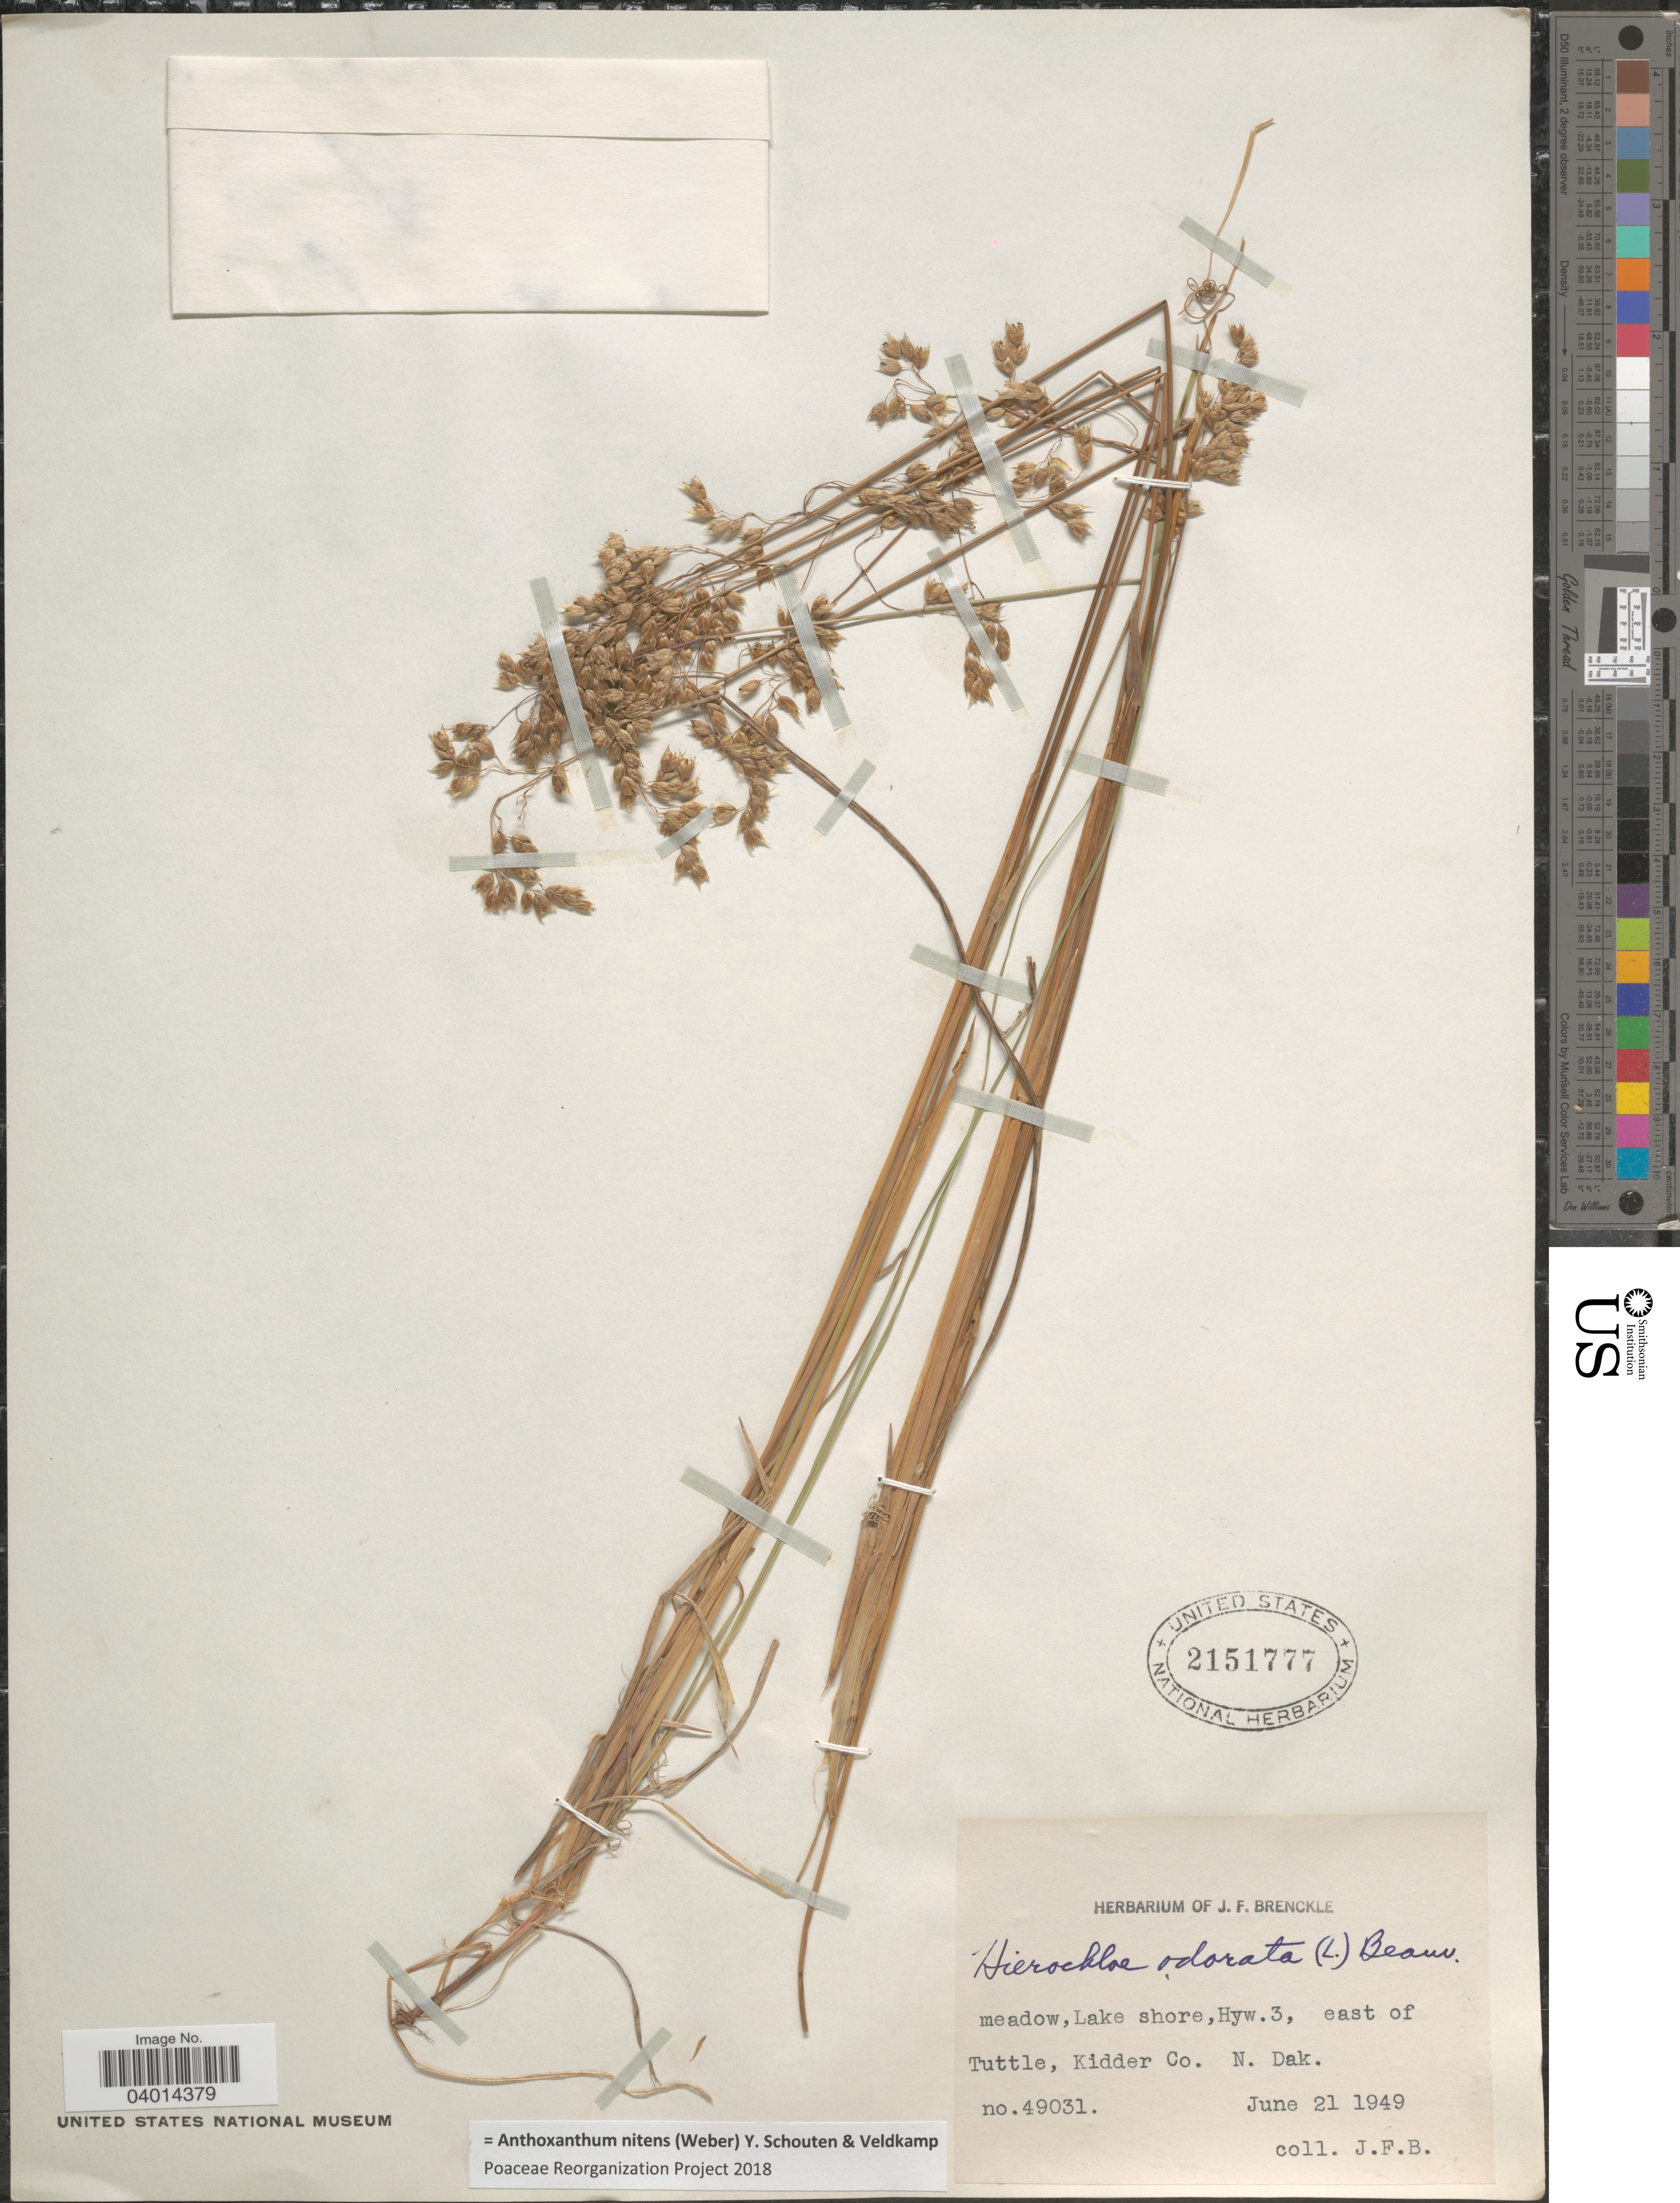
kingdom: Plantae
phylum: Tracheophyta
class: Liliopsida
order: Poales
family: Poaceae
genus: Anthoxanthum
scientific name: Anthoxanthum nitens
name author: (G.H. Weber) R.T.A. Schouten & Veldkamp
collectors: J. Brenckle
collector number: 49031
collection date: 1949-06-21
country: United States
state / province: North Dakota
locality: Meadow, Lake shore, Hyw. 3, east of Tuttle, Kidder Co.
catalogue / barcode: US 2151777